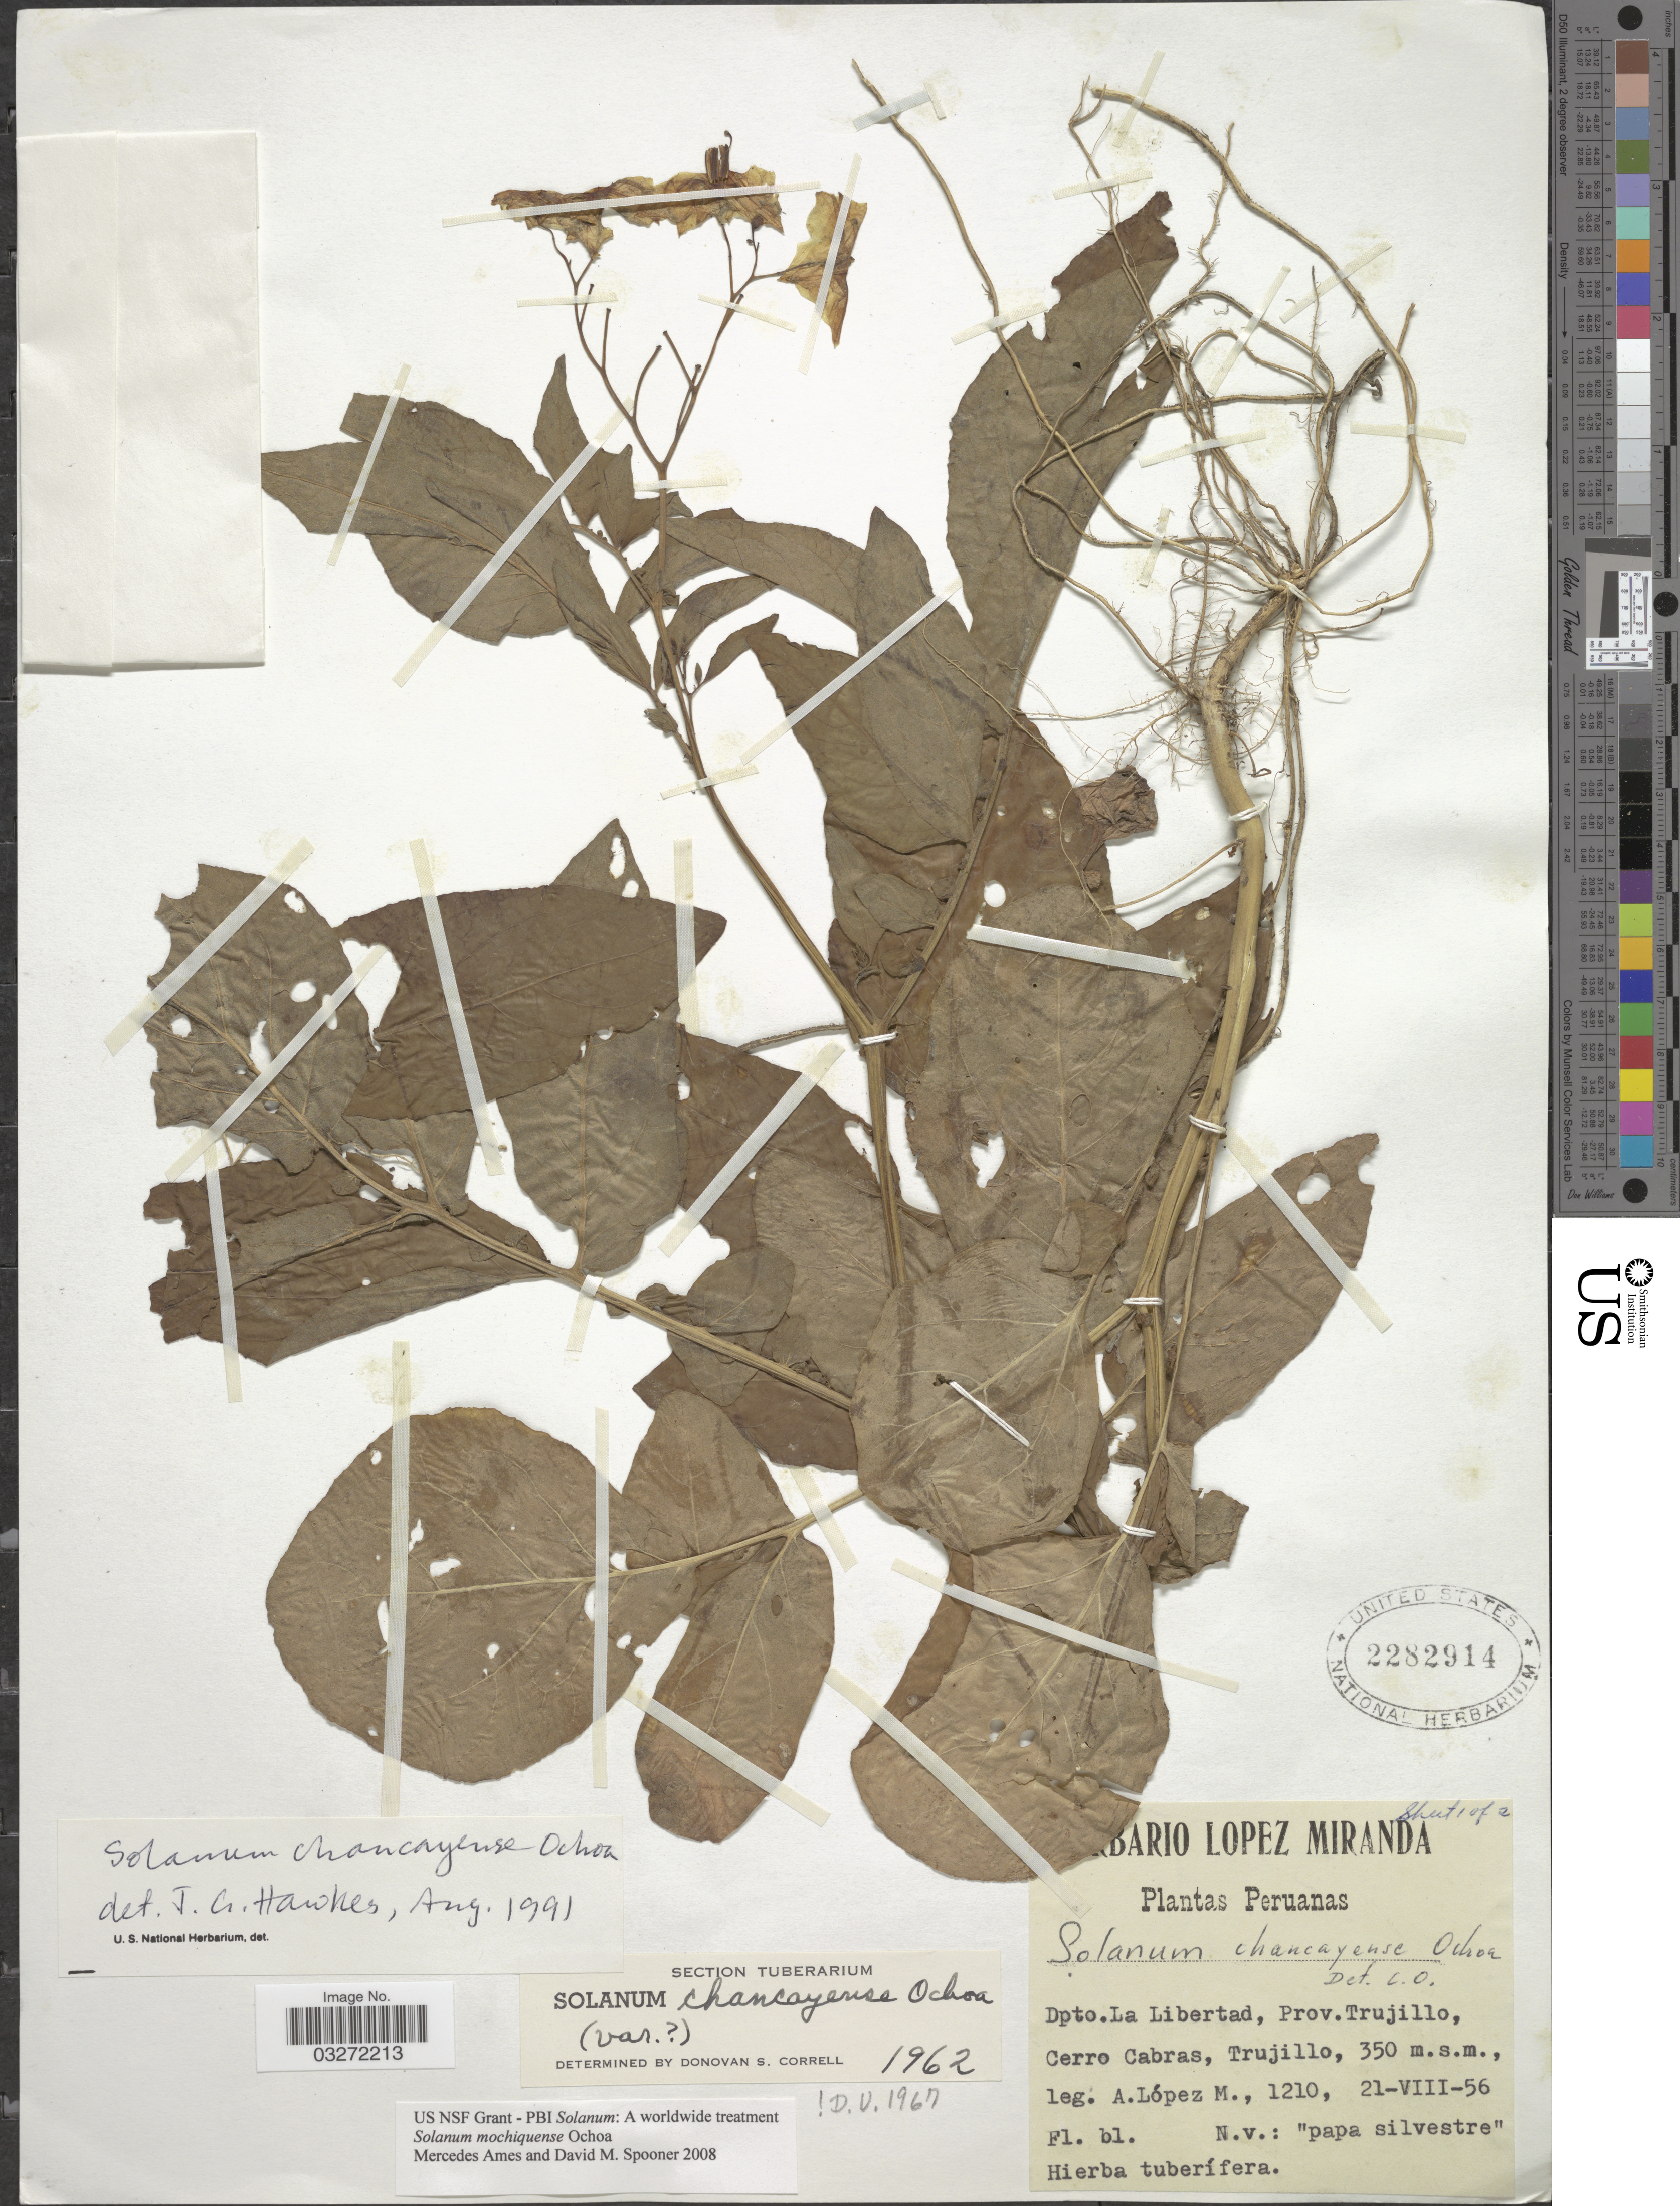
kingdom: Plantae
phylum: Tracheophyta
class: Magnoliopsida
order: Solanales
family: Solanaceae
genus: Solanum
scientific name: Solanum mochiquense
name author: Ochoa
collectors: A. López M.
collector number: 1210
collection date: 1956-08-21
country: Peru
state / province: La Libertad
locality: Prov. Trujillo, Cerro Cabras, Trujillo.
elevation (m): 350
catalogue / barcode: US 2282914